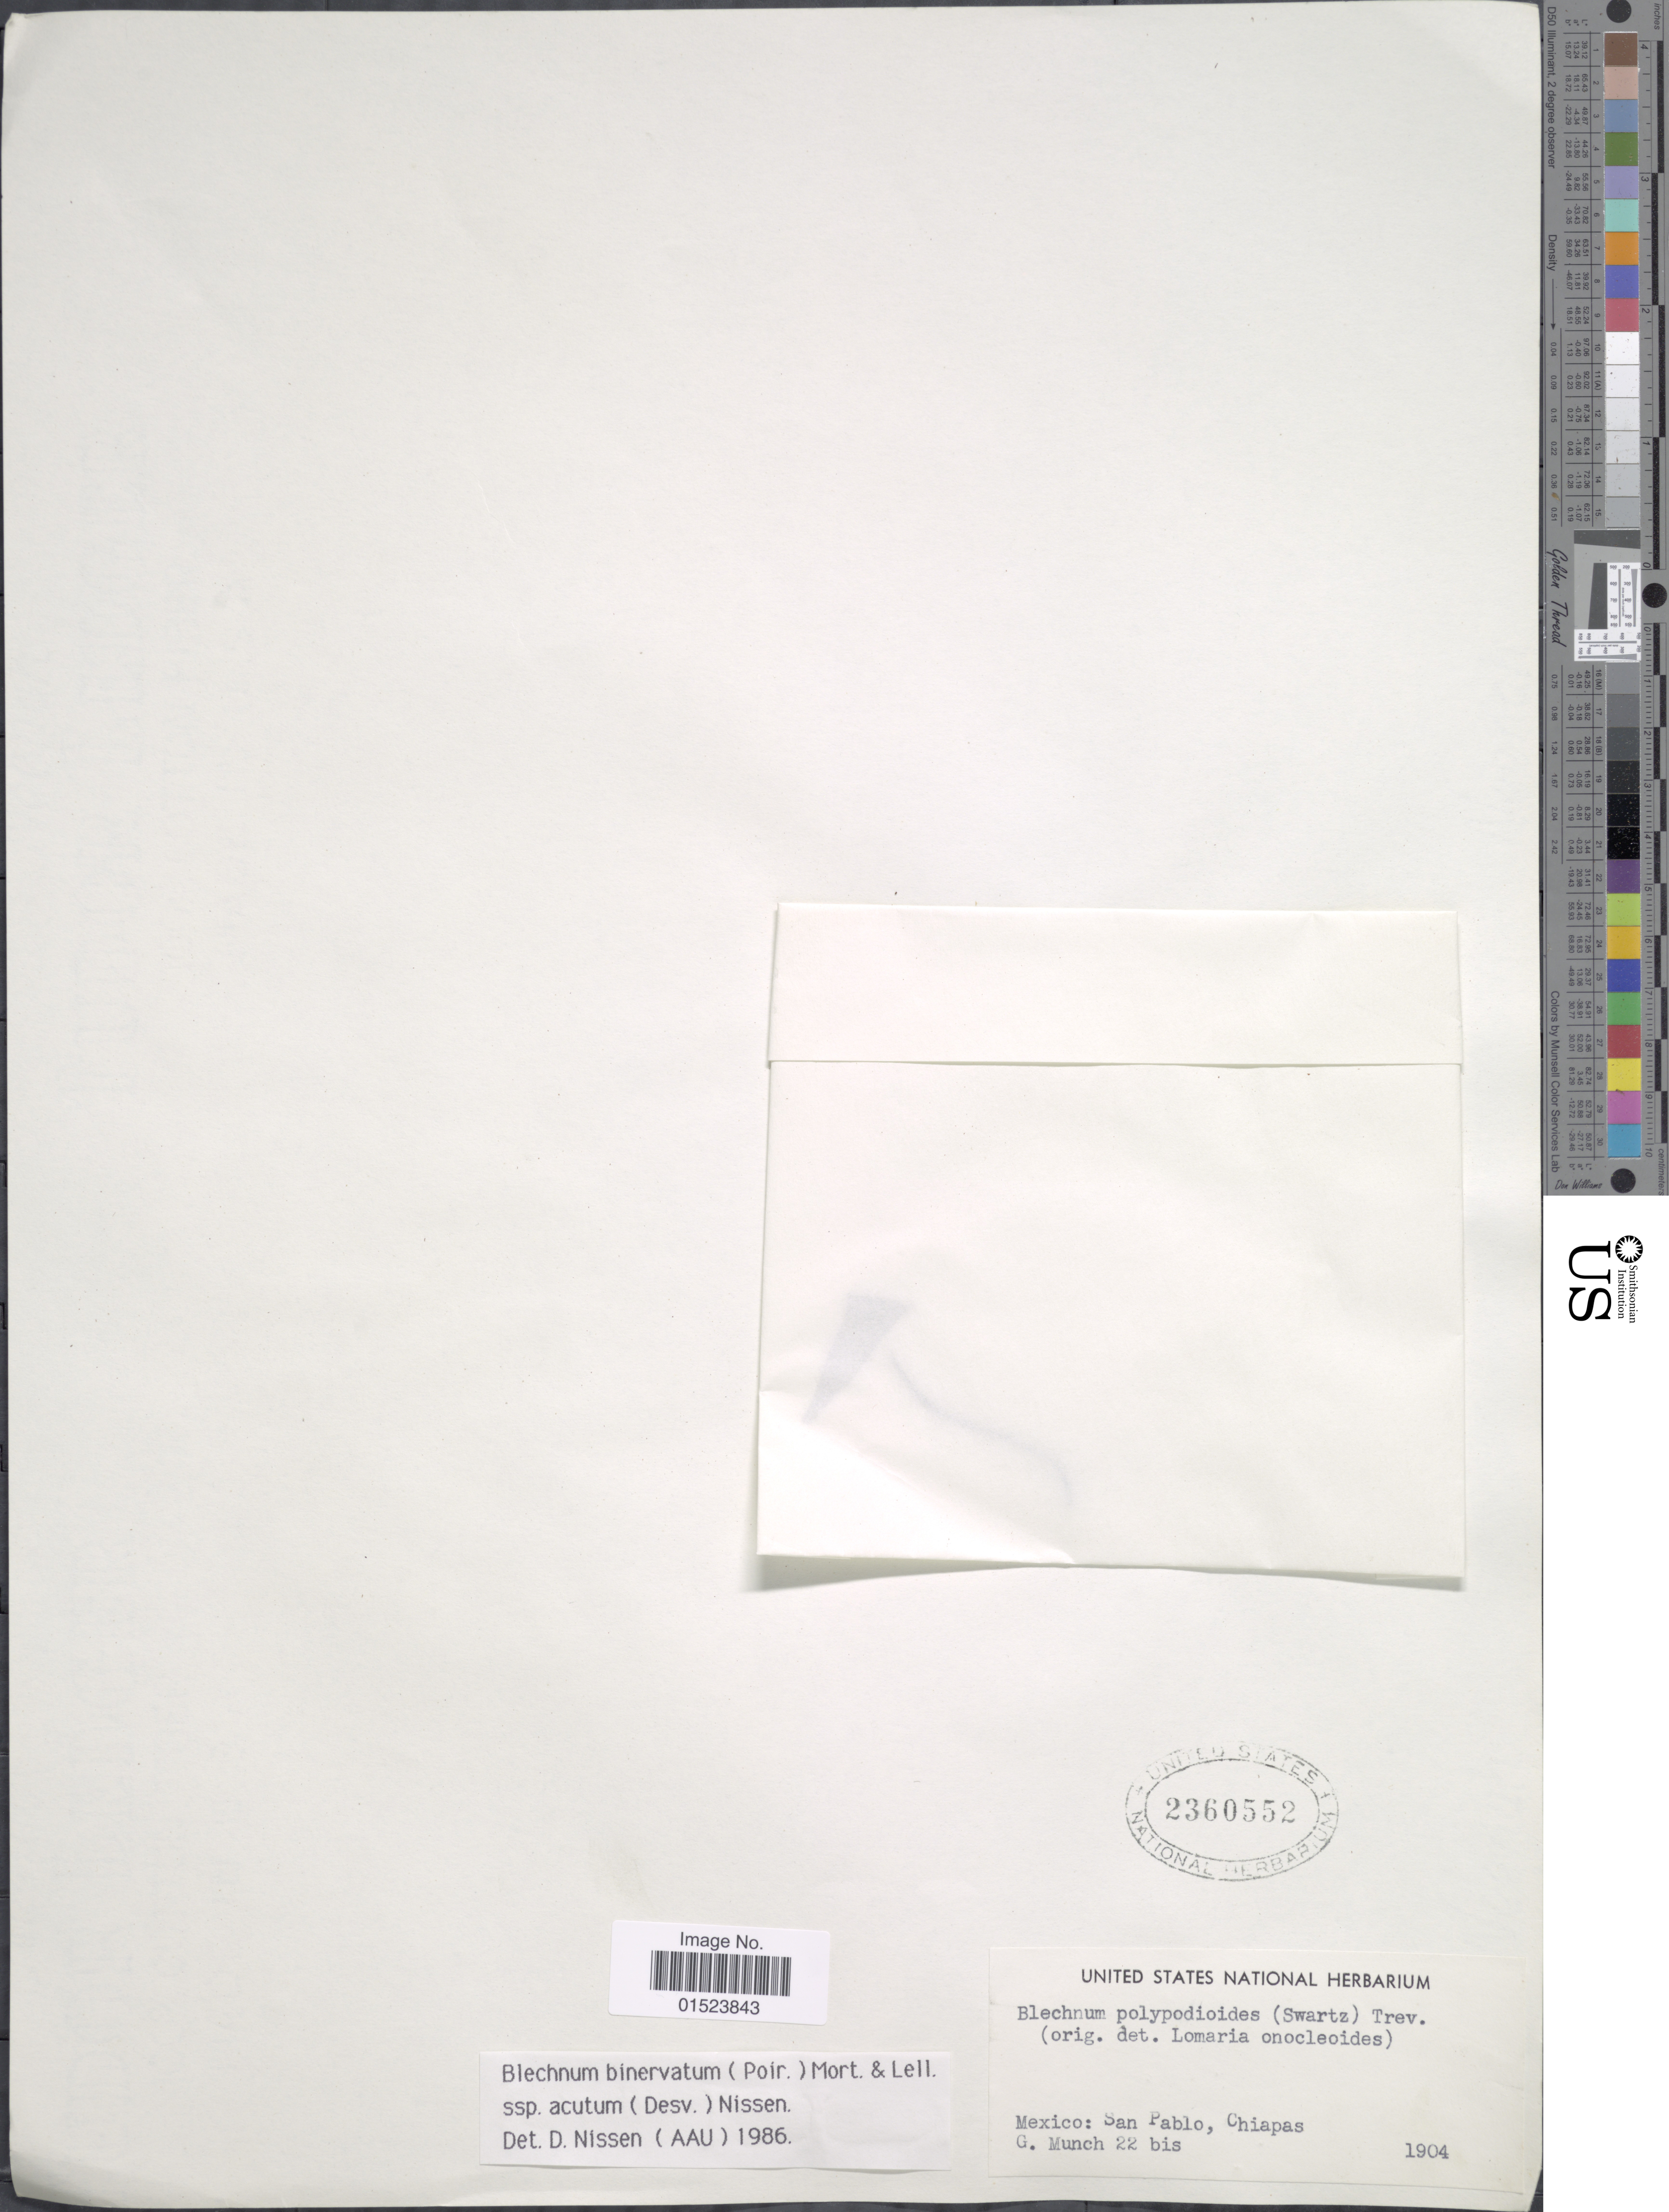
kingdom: Plantae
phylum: Tracheophyta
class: Polypodiopsida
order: Polypodiales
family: Blechnaceae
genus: Blechnum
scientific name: Blechnum ensiforme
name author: (Liebm.) C. Chr.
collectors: G. Munch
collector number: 22bis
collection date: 1904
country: Mexico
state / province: Chiapas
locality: San Pablo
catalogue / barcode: US 2360552